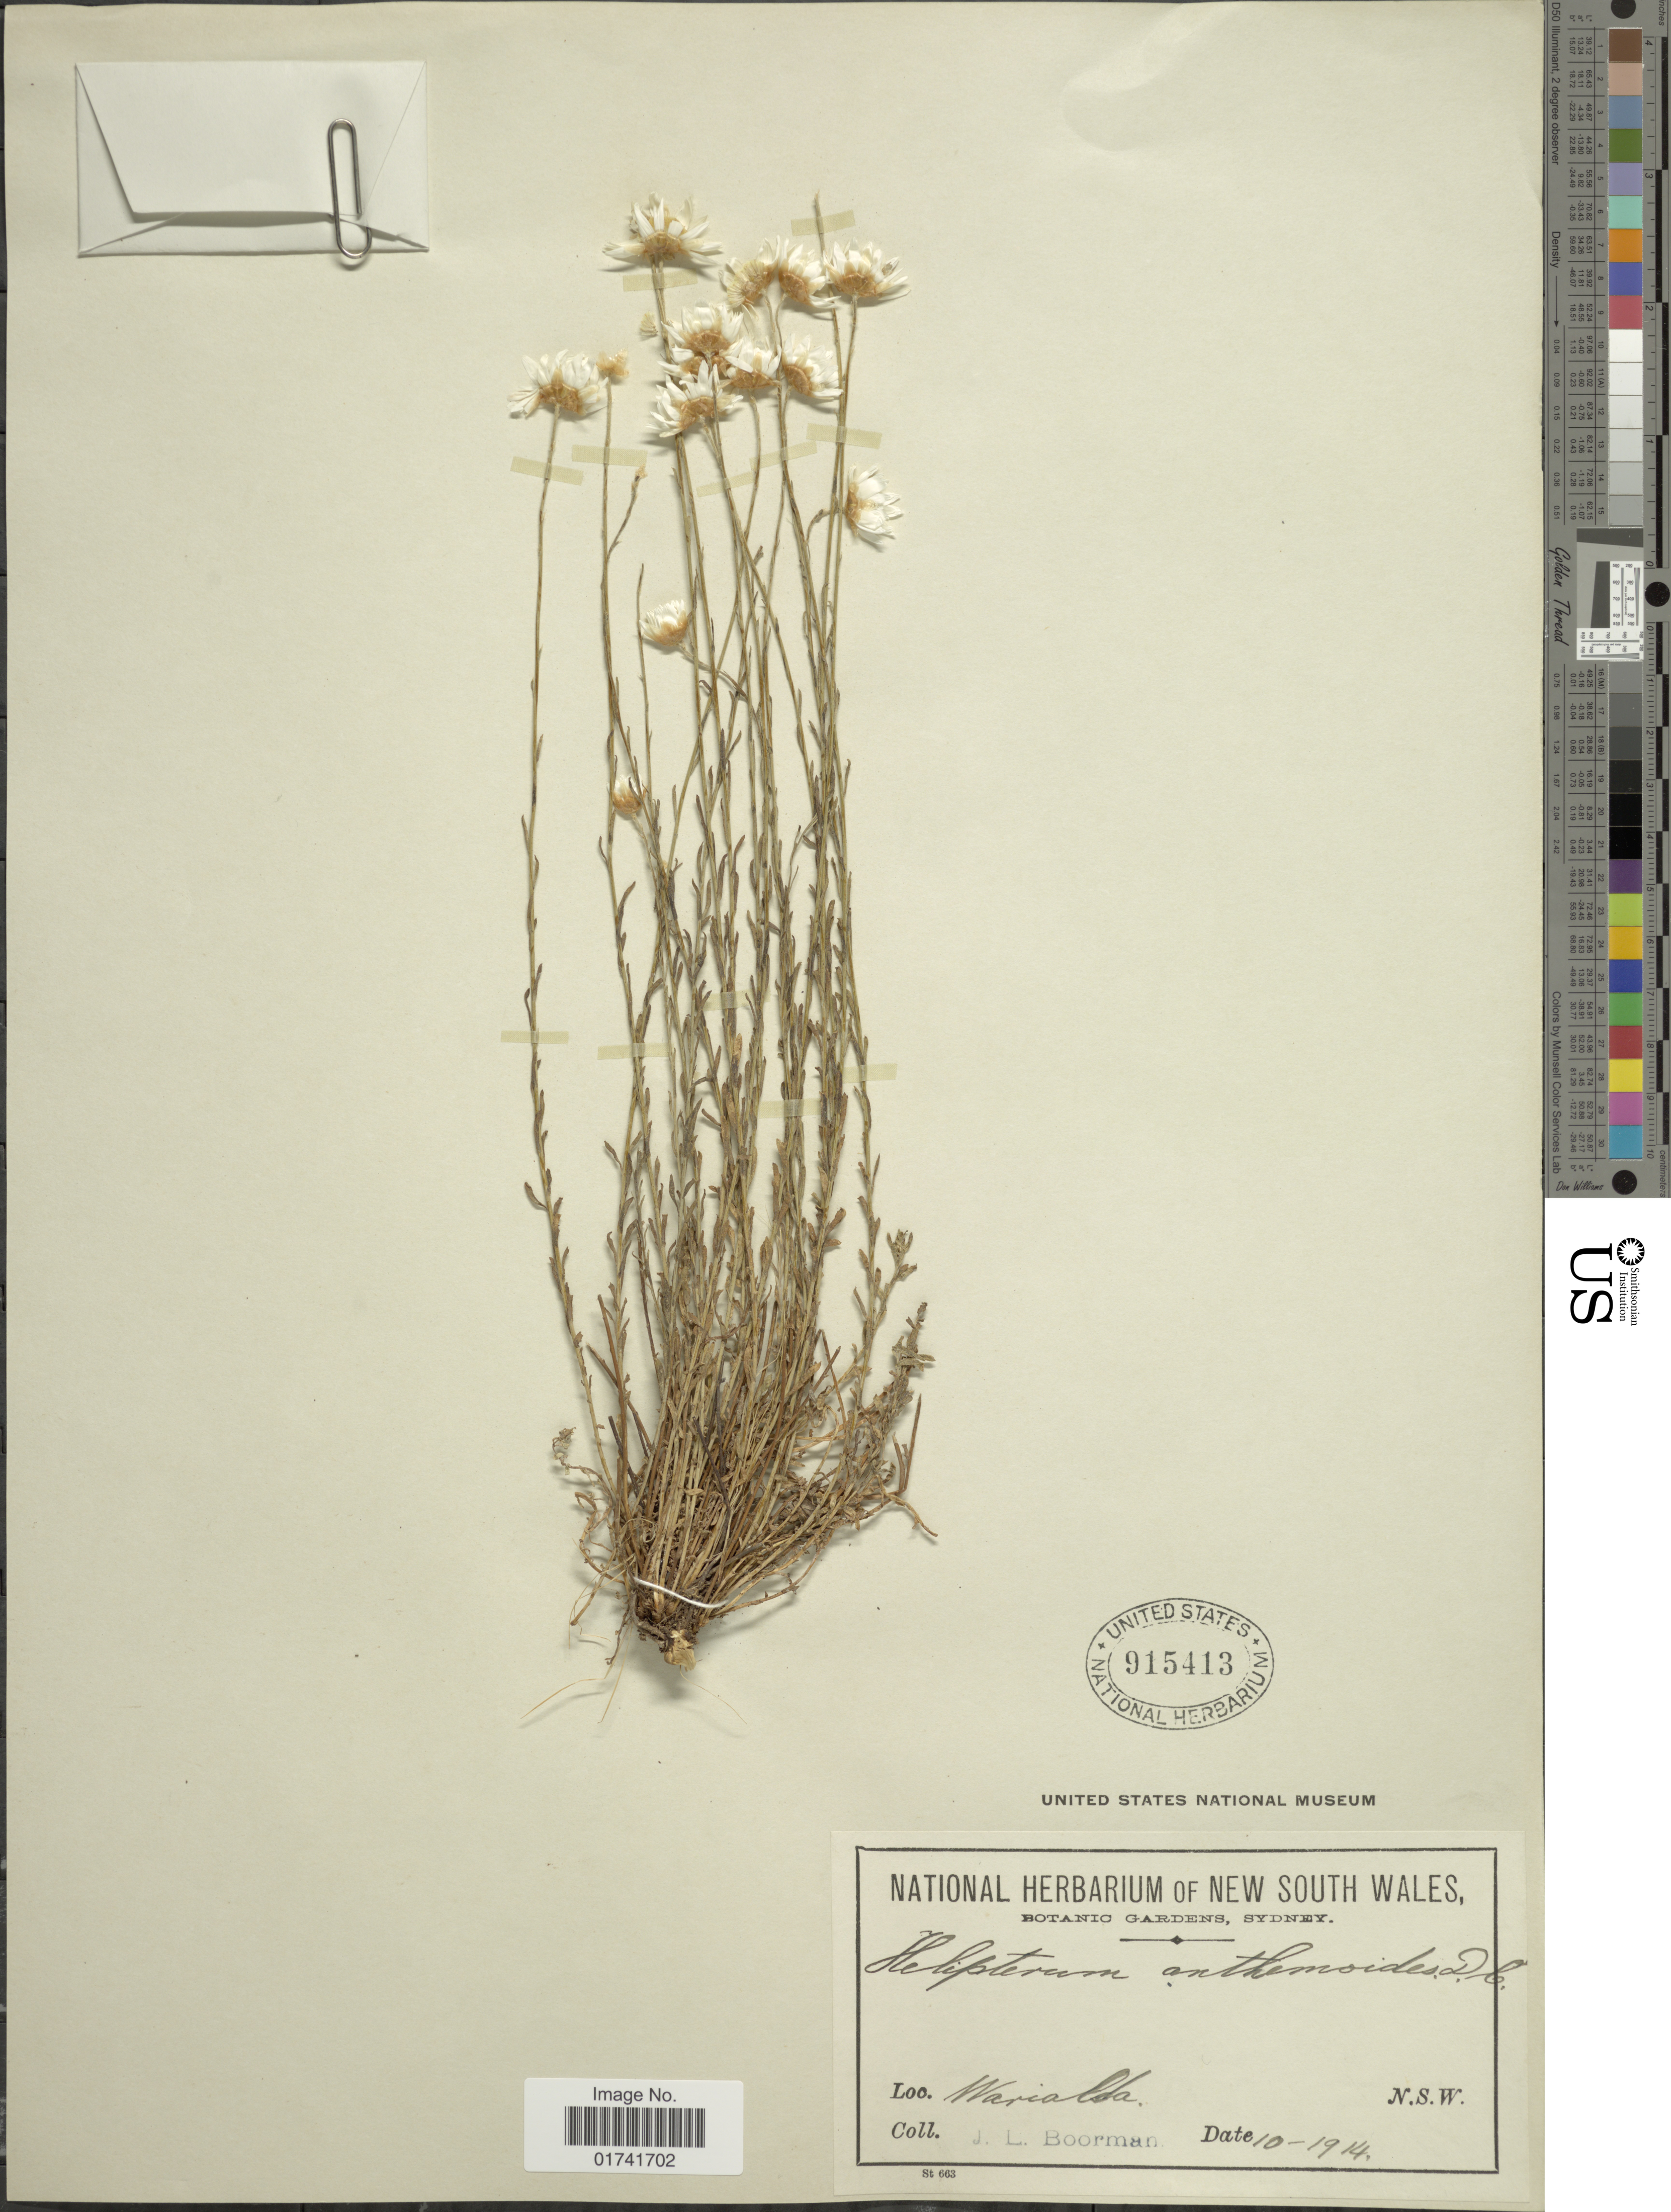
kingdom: Plantae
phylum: Tracheophyta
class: Magnoliopsida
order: Asterales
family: Asteraceae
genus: Rhodanthe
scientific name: Rhodanthe anthemoides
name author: (Sieber ex Spreng.) Paul G. Wilson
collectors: J. Boorman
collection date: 1914-10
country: Australia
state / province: New South Wales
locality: Warialda.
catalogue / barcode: US 915413